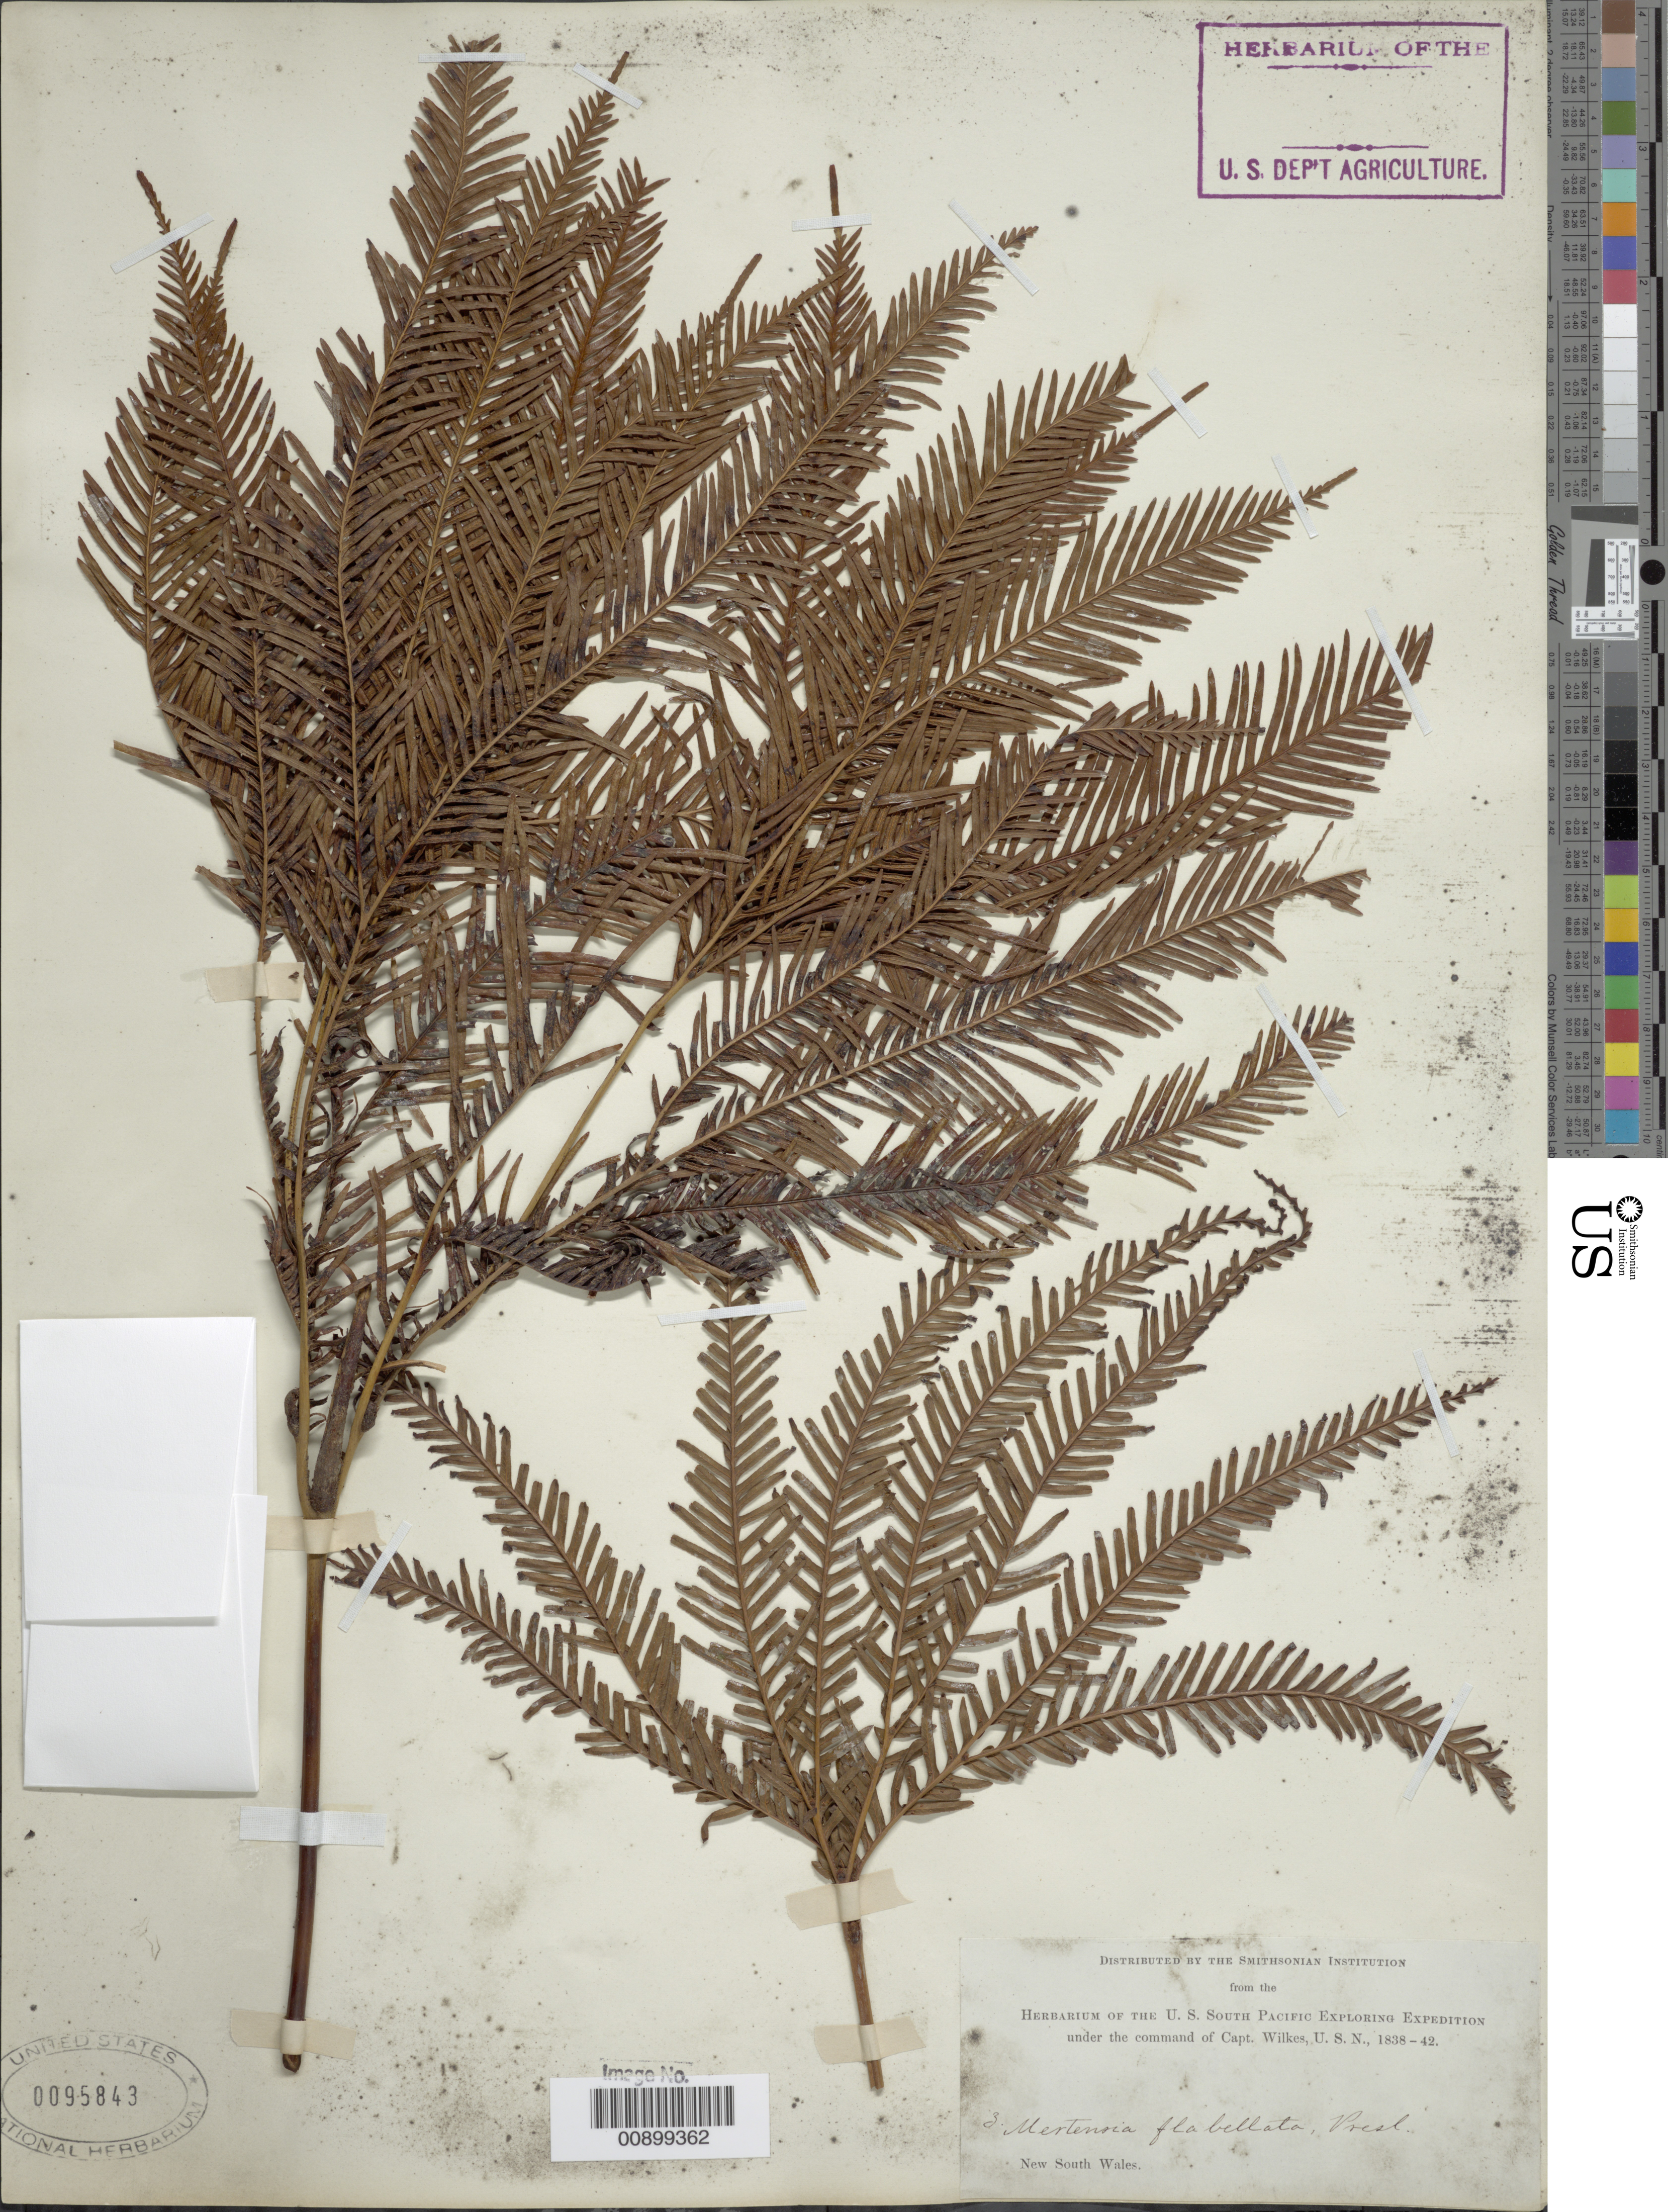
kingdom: Plantae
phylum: Tracheophyta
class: Polypodiopsida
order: Gleicheniales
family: Gleicheniaceae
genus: Sticherus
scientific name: Sticherus flabellatus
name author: (R. Br.) H. St. John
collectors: Wilkes Explor. Exped.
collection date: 1838/1842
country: Australia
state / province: New South Wales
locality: New South Wales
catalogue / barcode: US 95843